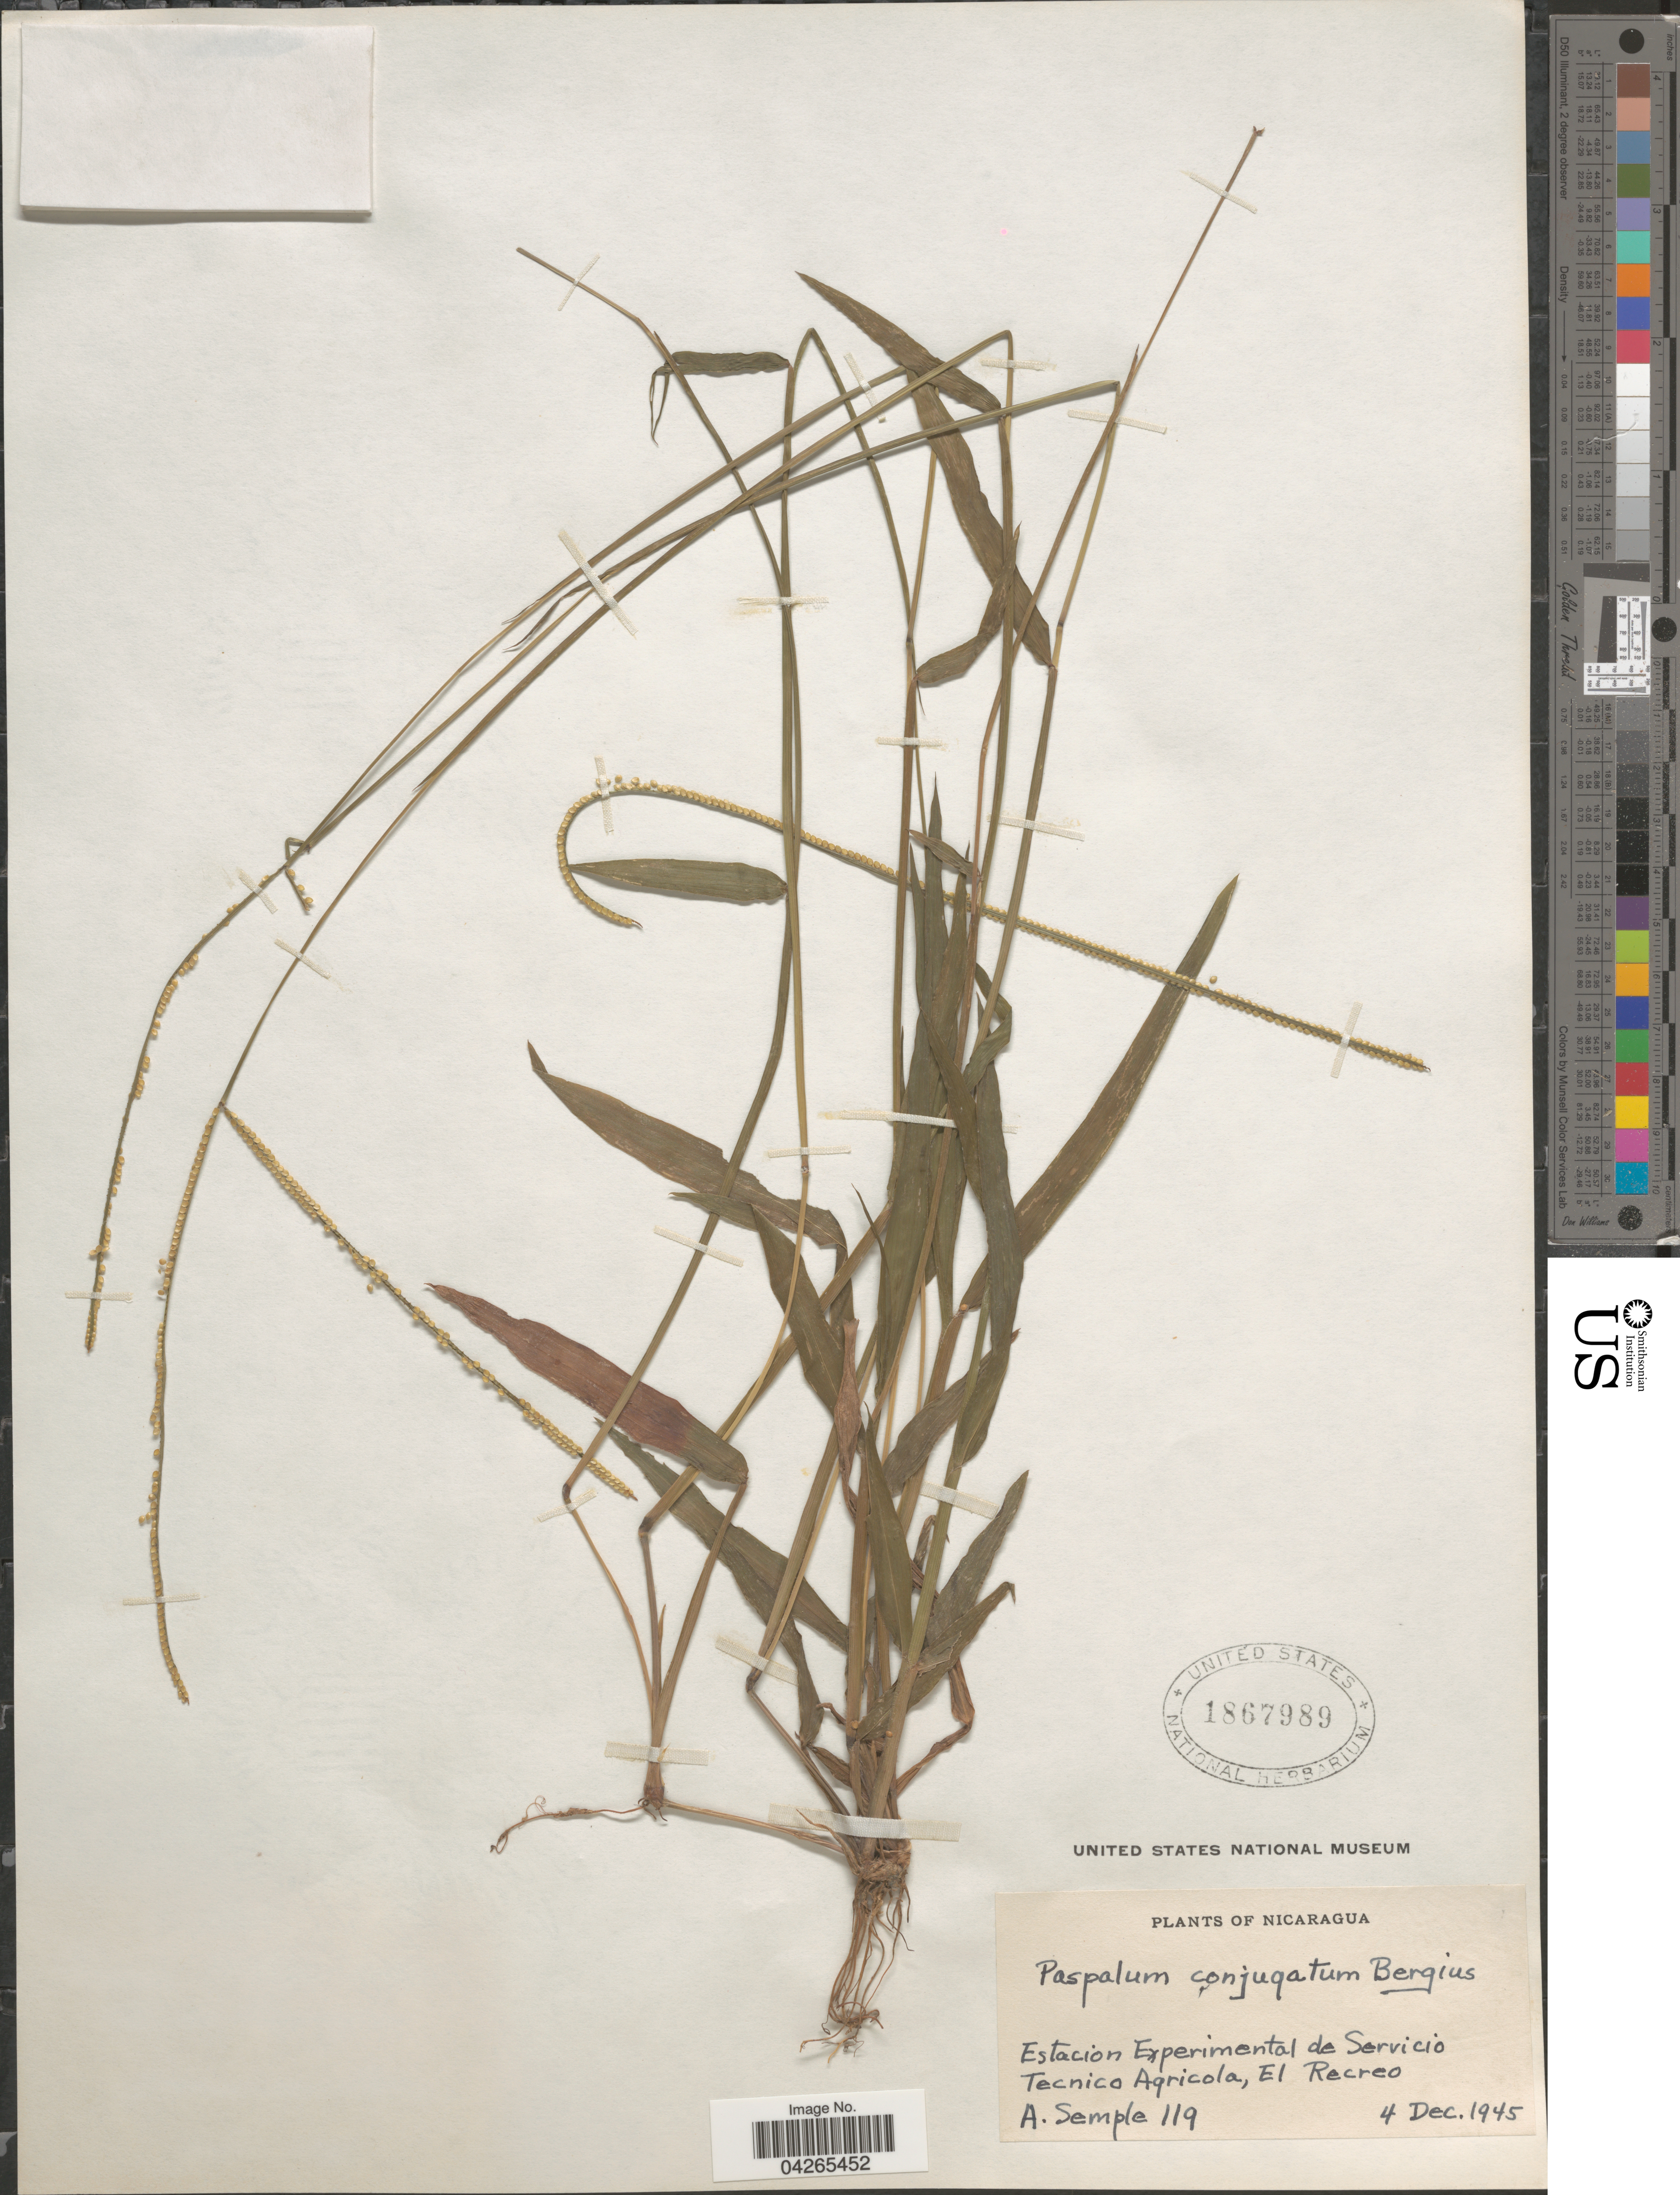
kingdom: Plantae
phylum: Tracheophyta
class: Liliopsida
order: Poales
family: Poaceae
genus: Paspalum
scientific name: Paspalum conjugatum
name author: P.J. Bergius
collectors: A. Semple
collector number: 119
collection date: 1945-12-04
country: Nicaragua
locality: Estacion Experimental de Servicio Tecnico Agricola, El Recreo.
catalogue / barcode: US 1867989